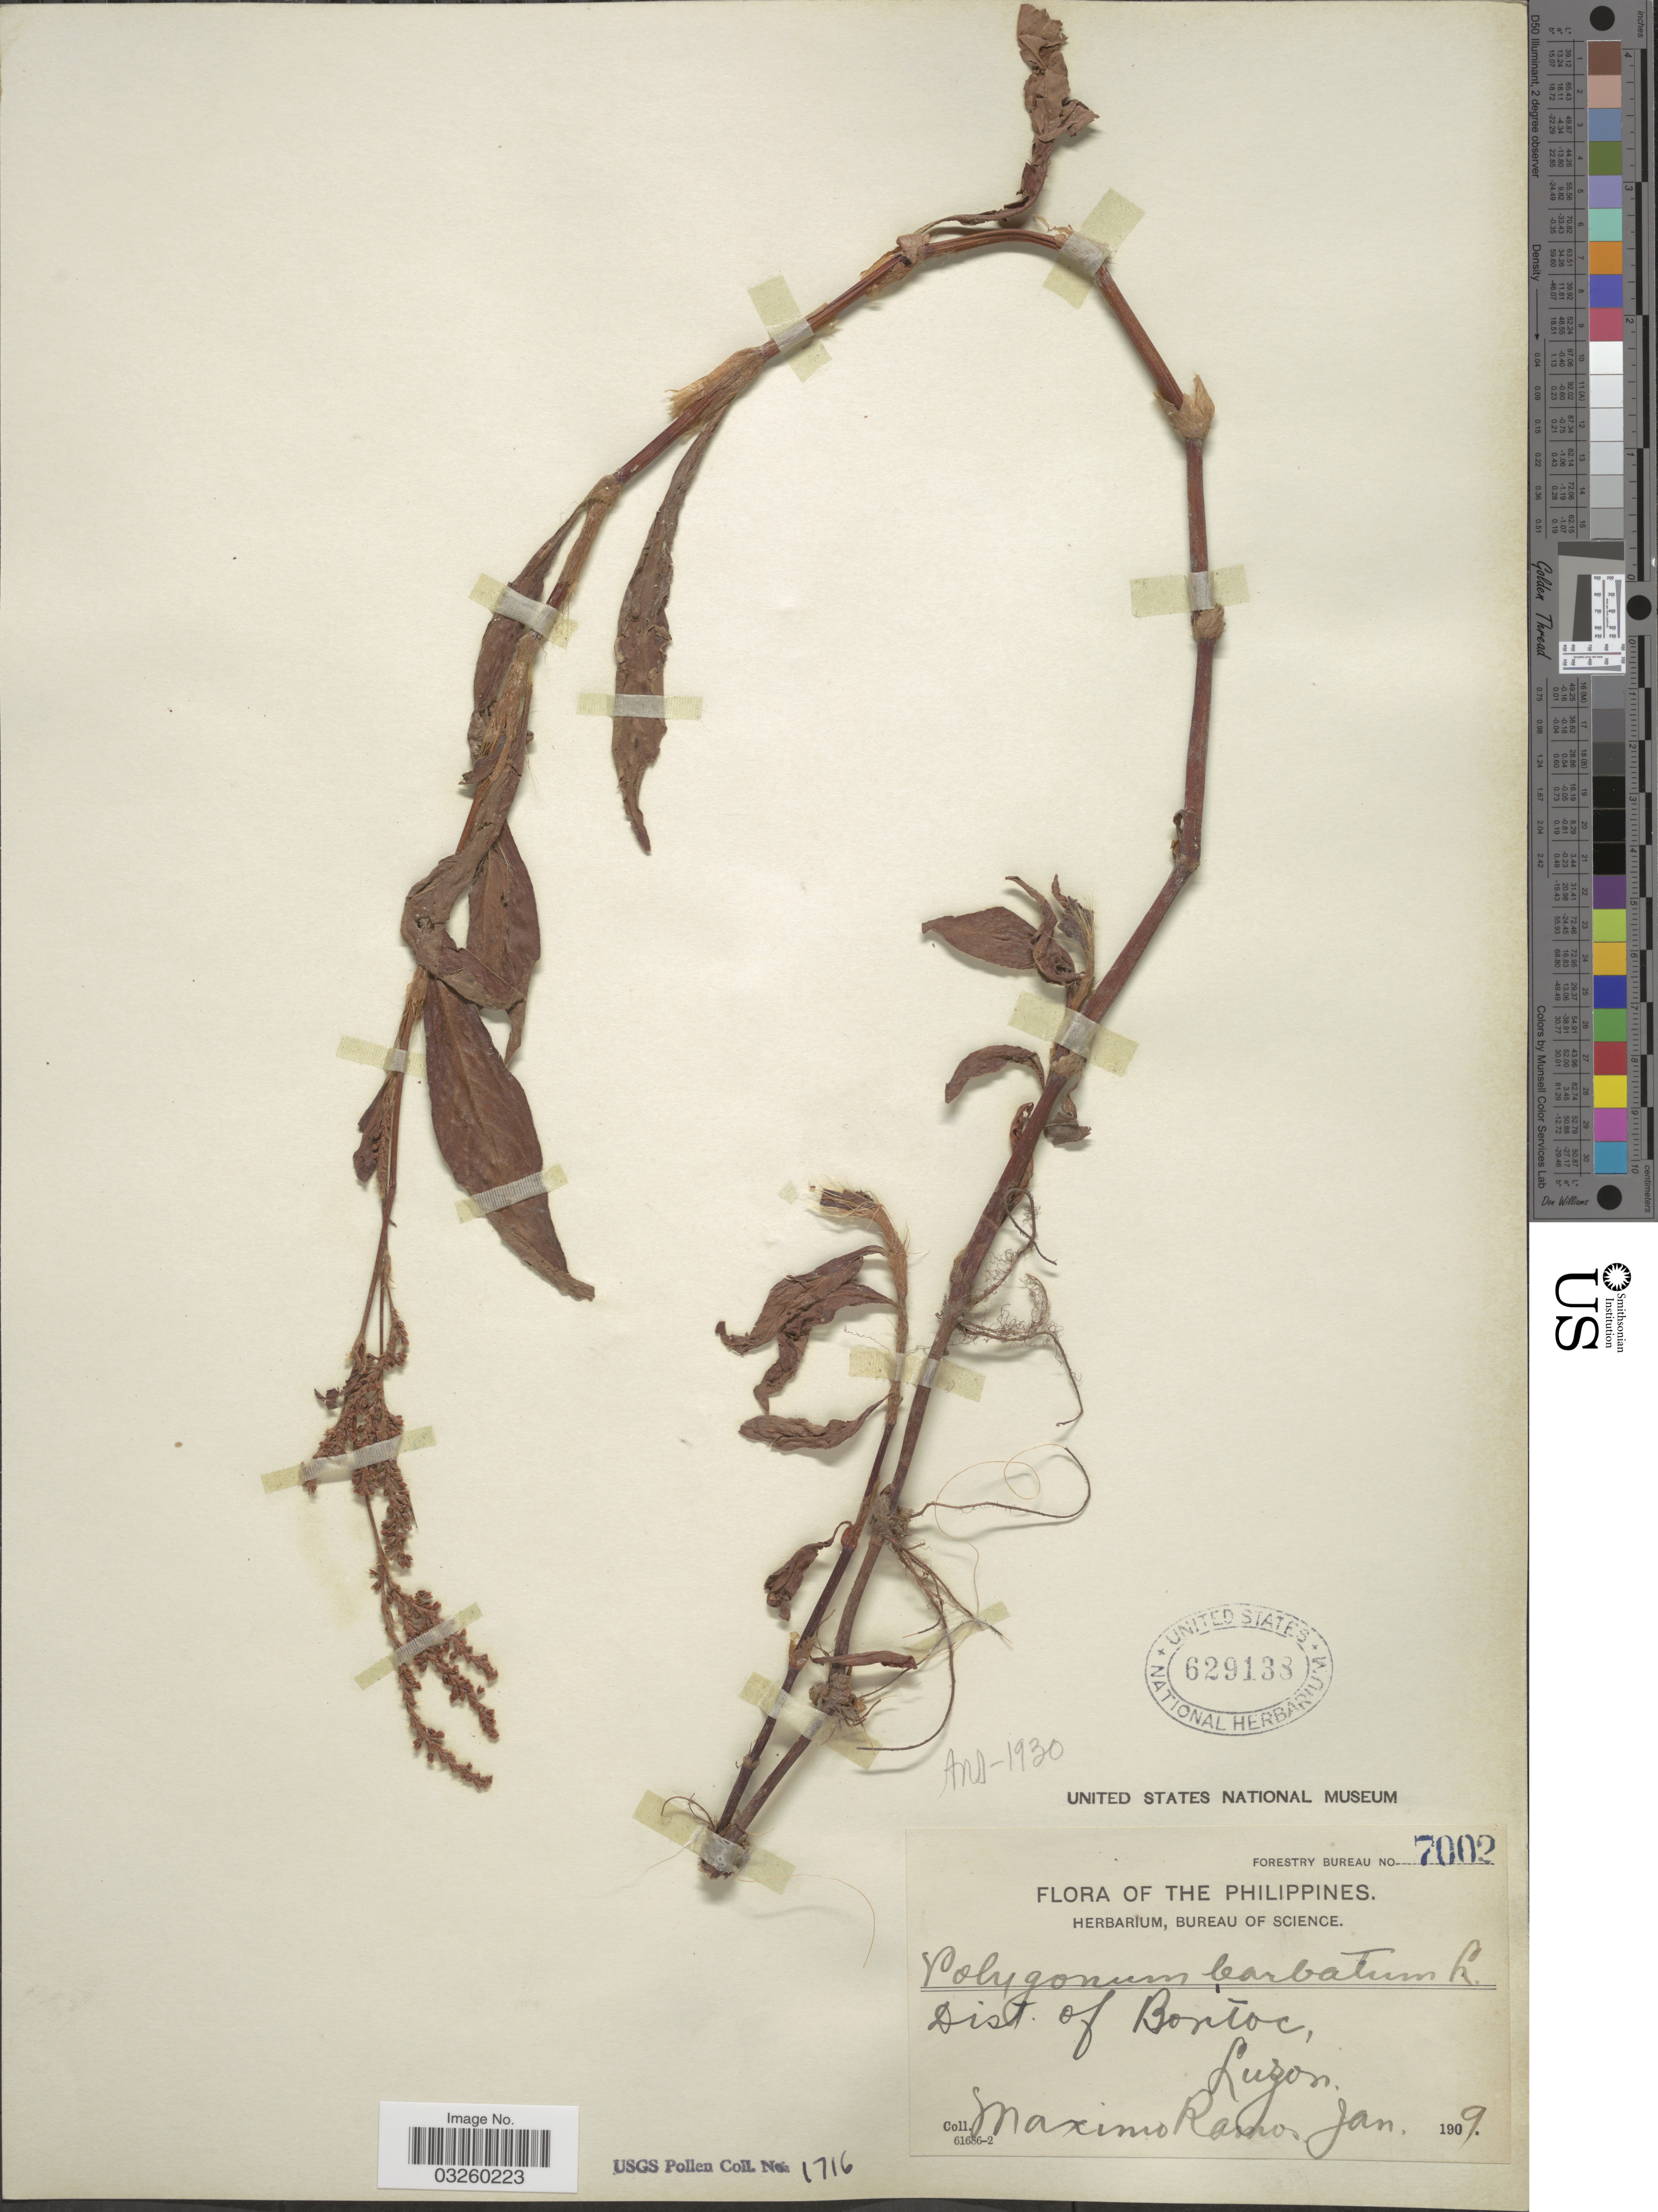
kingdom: Plantae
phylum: Tracheophyta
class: Magnoliopsida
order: Caryophyllales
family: Polygonaceae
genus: Polygonum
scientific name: Polygonum barbatum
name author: L.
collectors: M. Ramos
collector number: Forestry Bureau 7002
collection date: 1909-01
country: Philippines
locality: Dist. of Bontoc, Luzon.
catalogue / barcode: US 629138